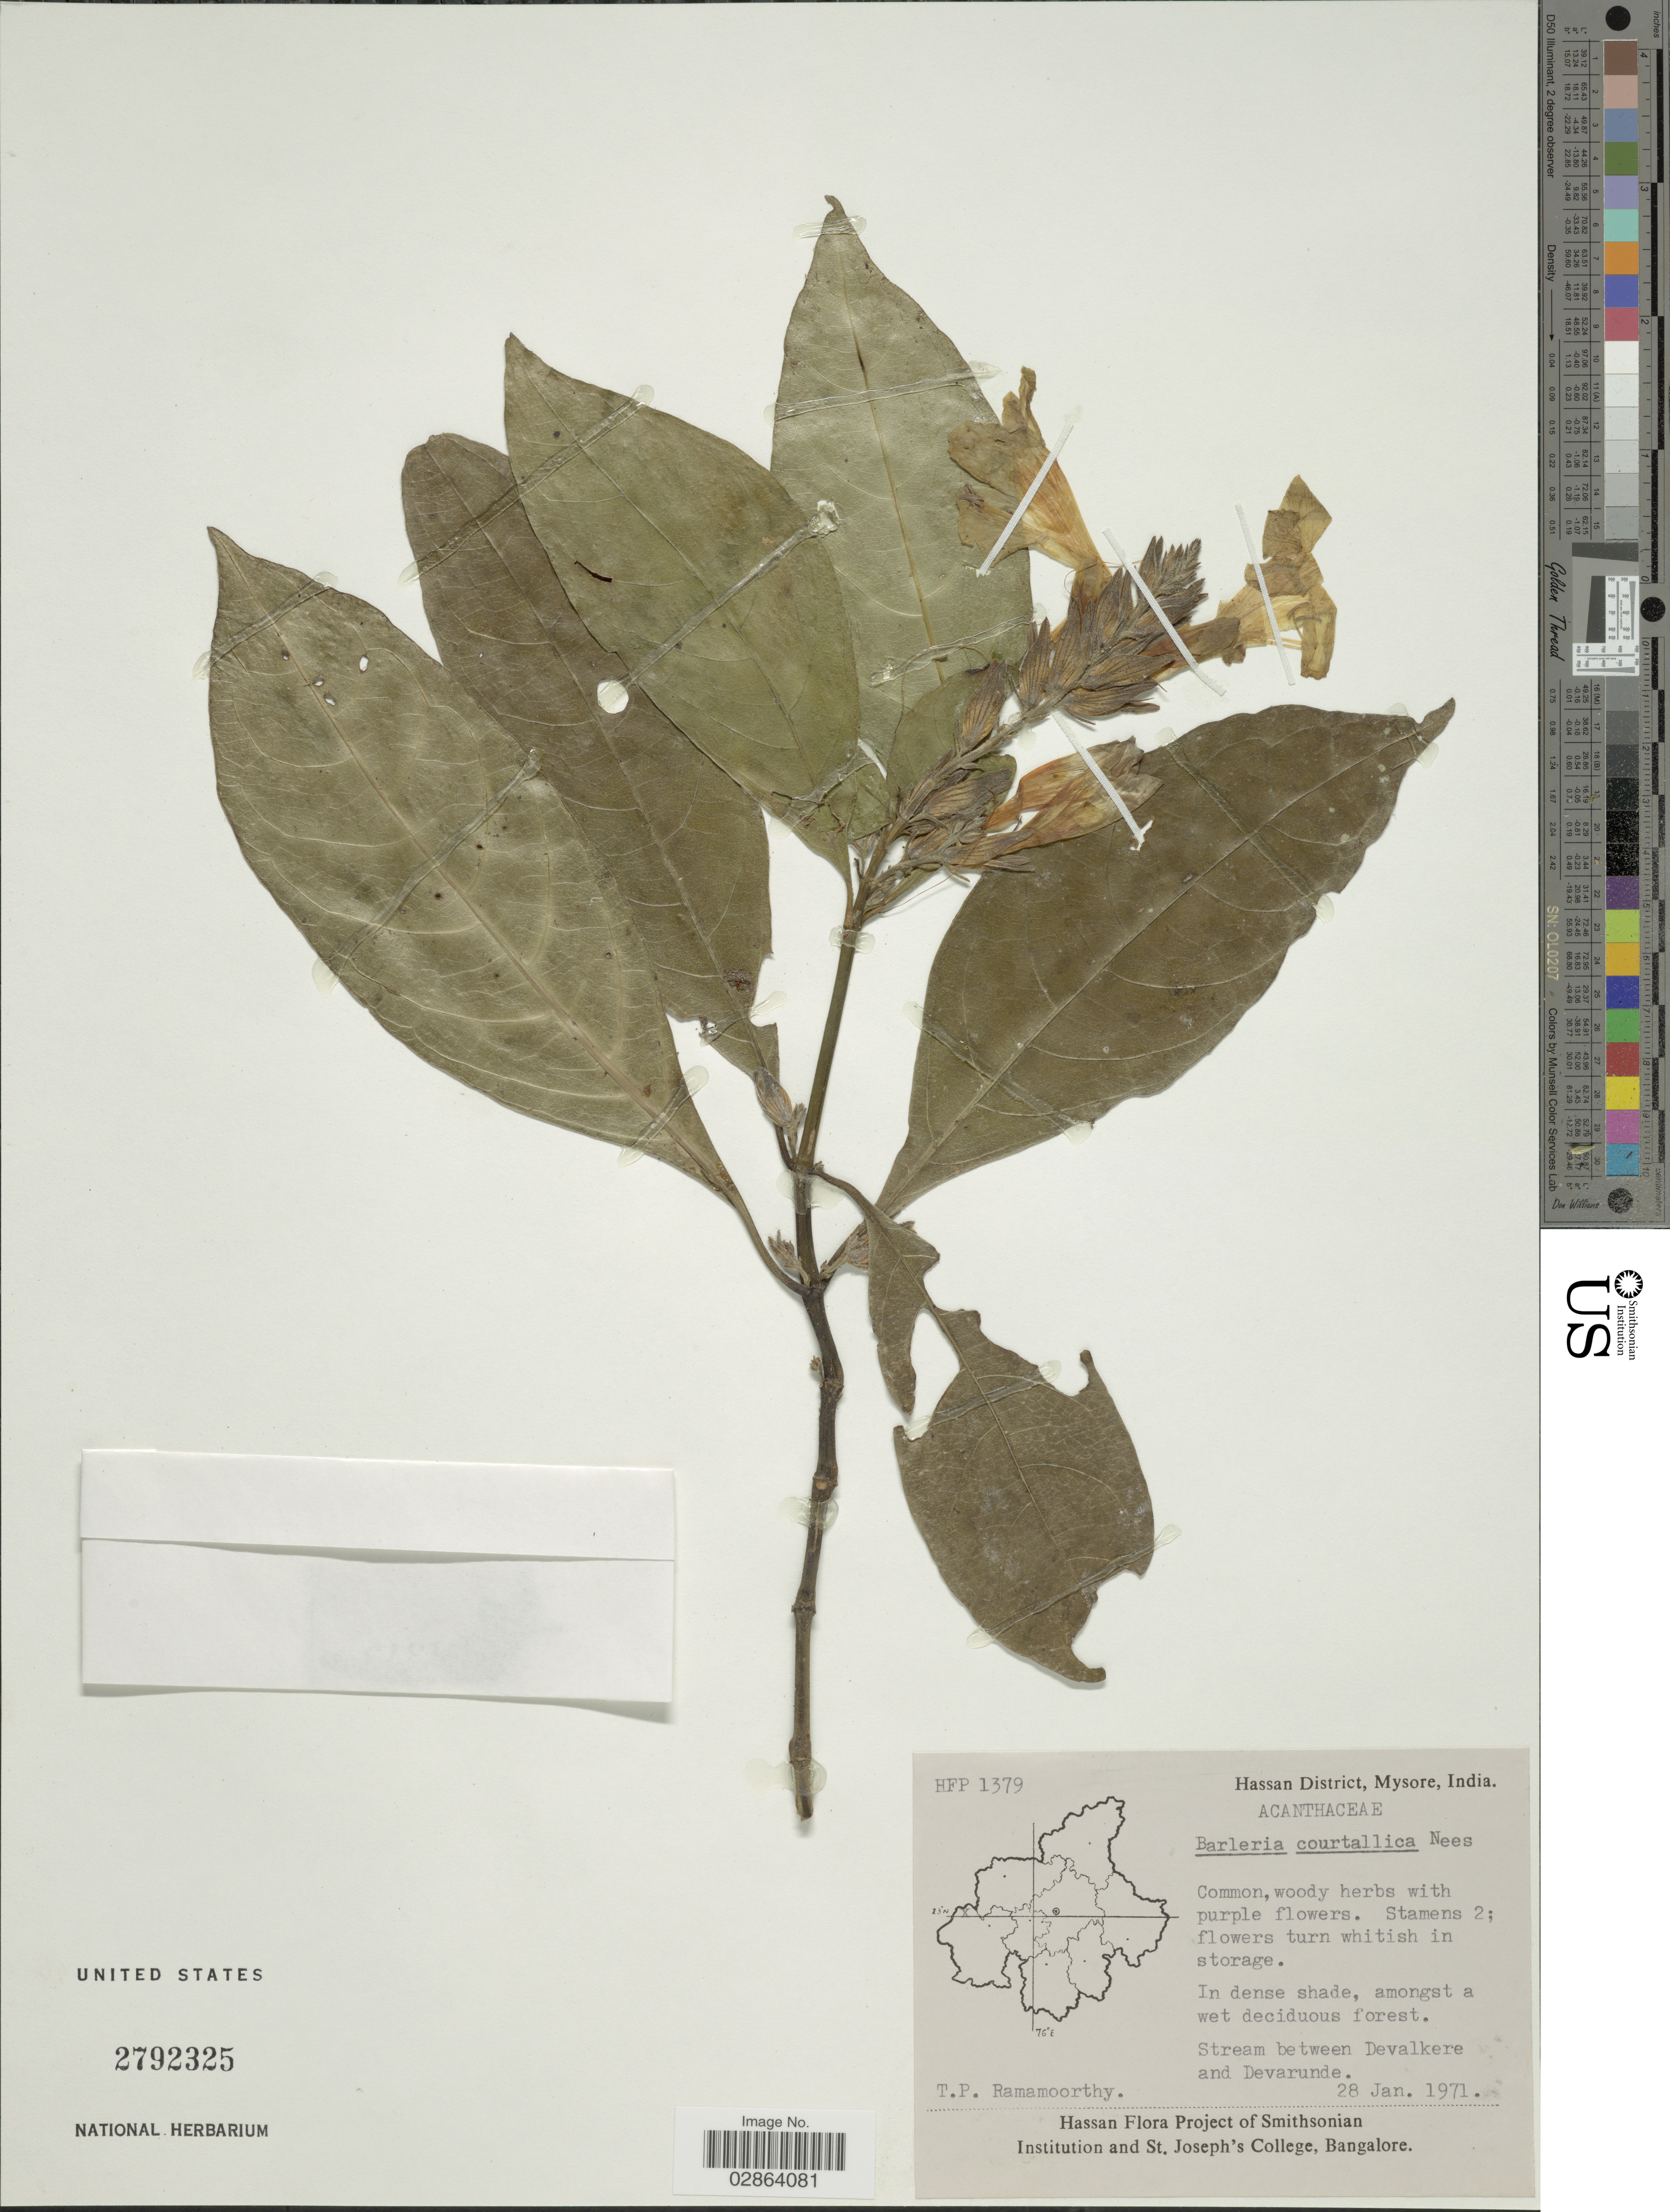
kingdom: Plantae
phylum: Tracheophyta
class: Magnoliopsida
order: Lamiales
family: Acanthaceae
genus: Barleria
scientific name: Barleria courtallica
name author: Nees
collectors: T. P. Ramamoorthy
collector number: HFP 1379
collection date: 1971-01-28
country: India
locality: Hassan District, Mysore, India, Stream between Devalkere and Devarunde.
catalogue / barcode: US 2792325